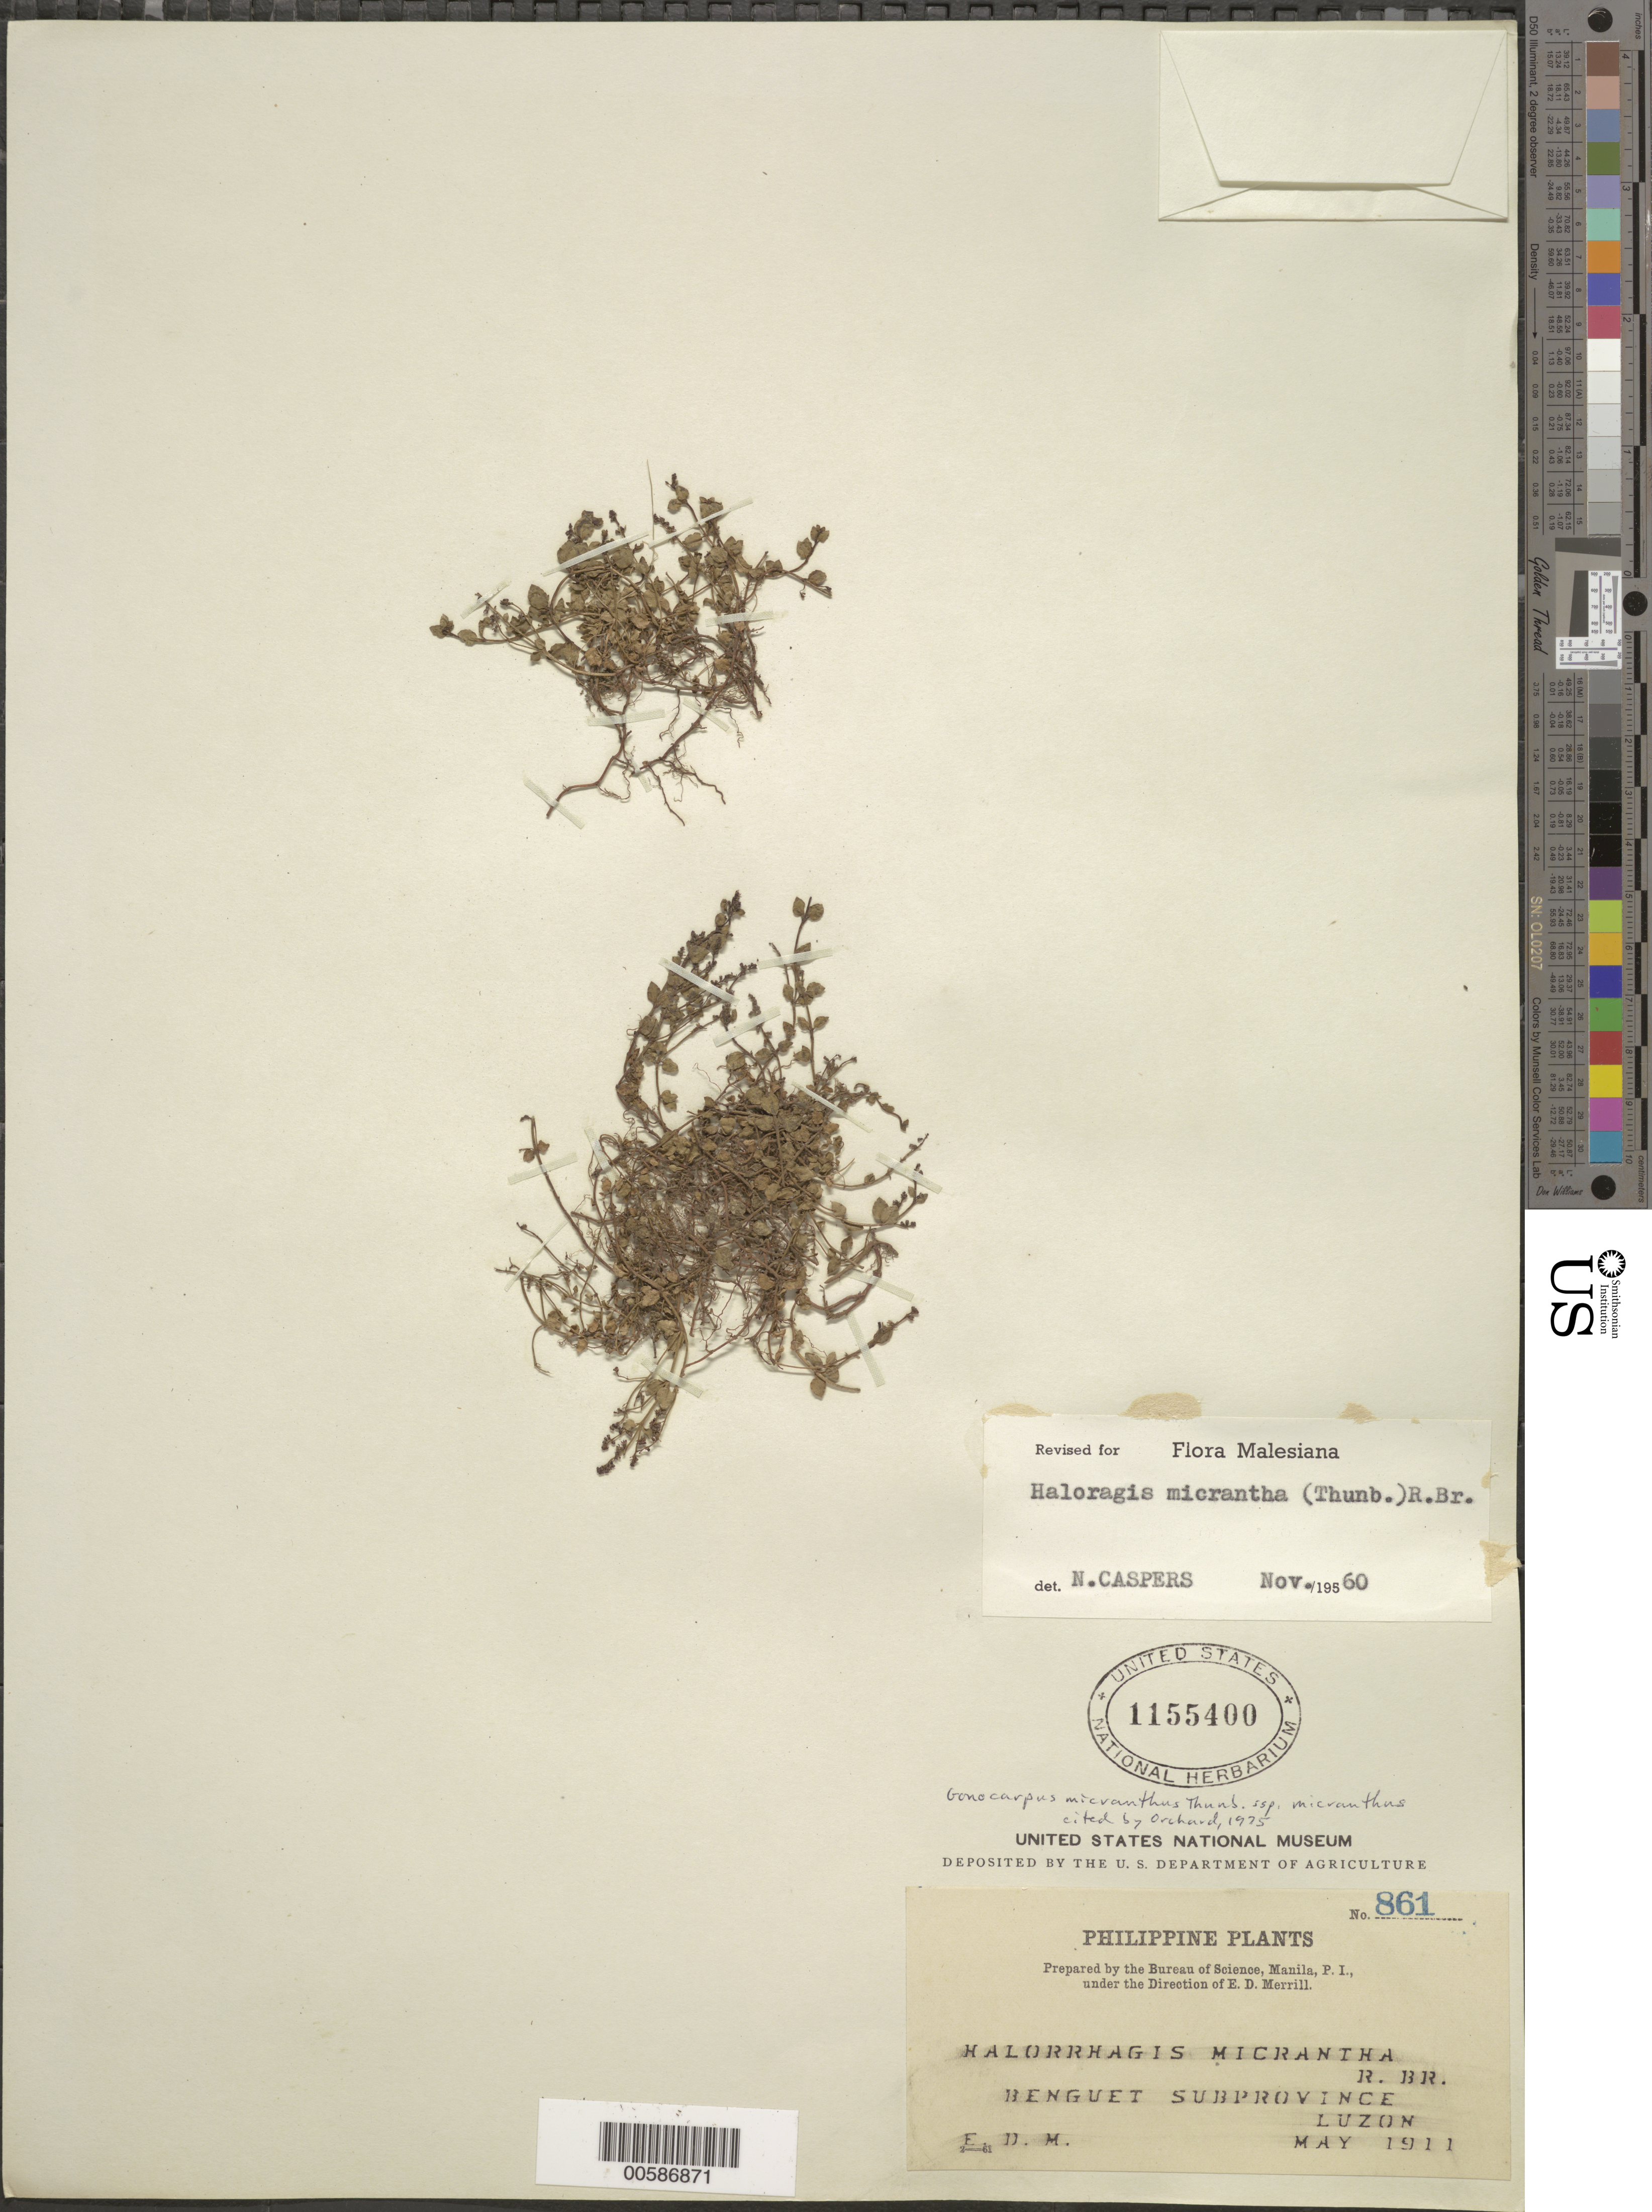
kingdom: Plantae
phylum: Tracheophyta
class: Magnoliopsida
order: Saxifragales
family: Haloragaceae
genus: Gonocarpus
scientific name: Gonocarpus micranthus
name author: Thunb.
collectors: E. D. Merrill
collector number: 861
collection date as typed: May 1911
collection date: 1911-05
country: Philippines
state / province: Cordillera (Administrative Region)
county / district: Benguet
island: Luzon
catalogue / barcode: US 1155400